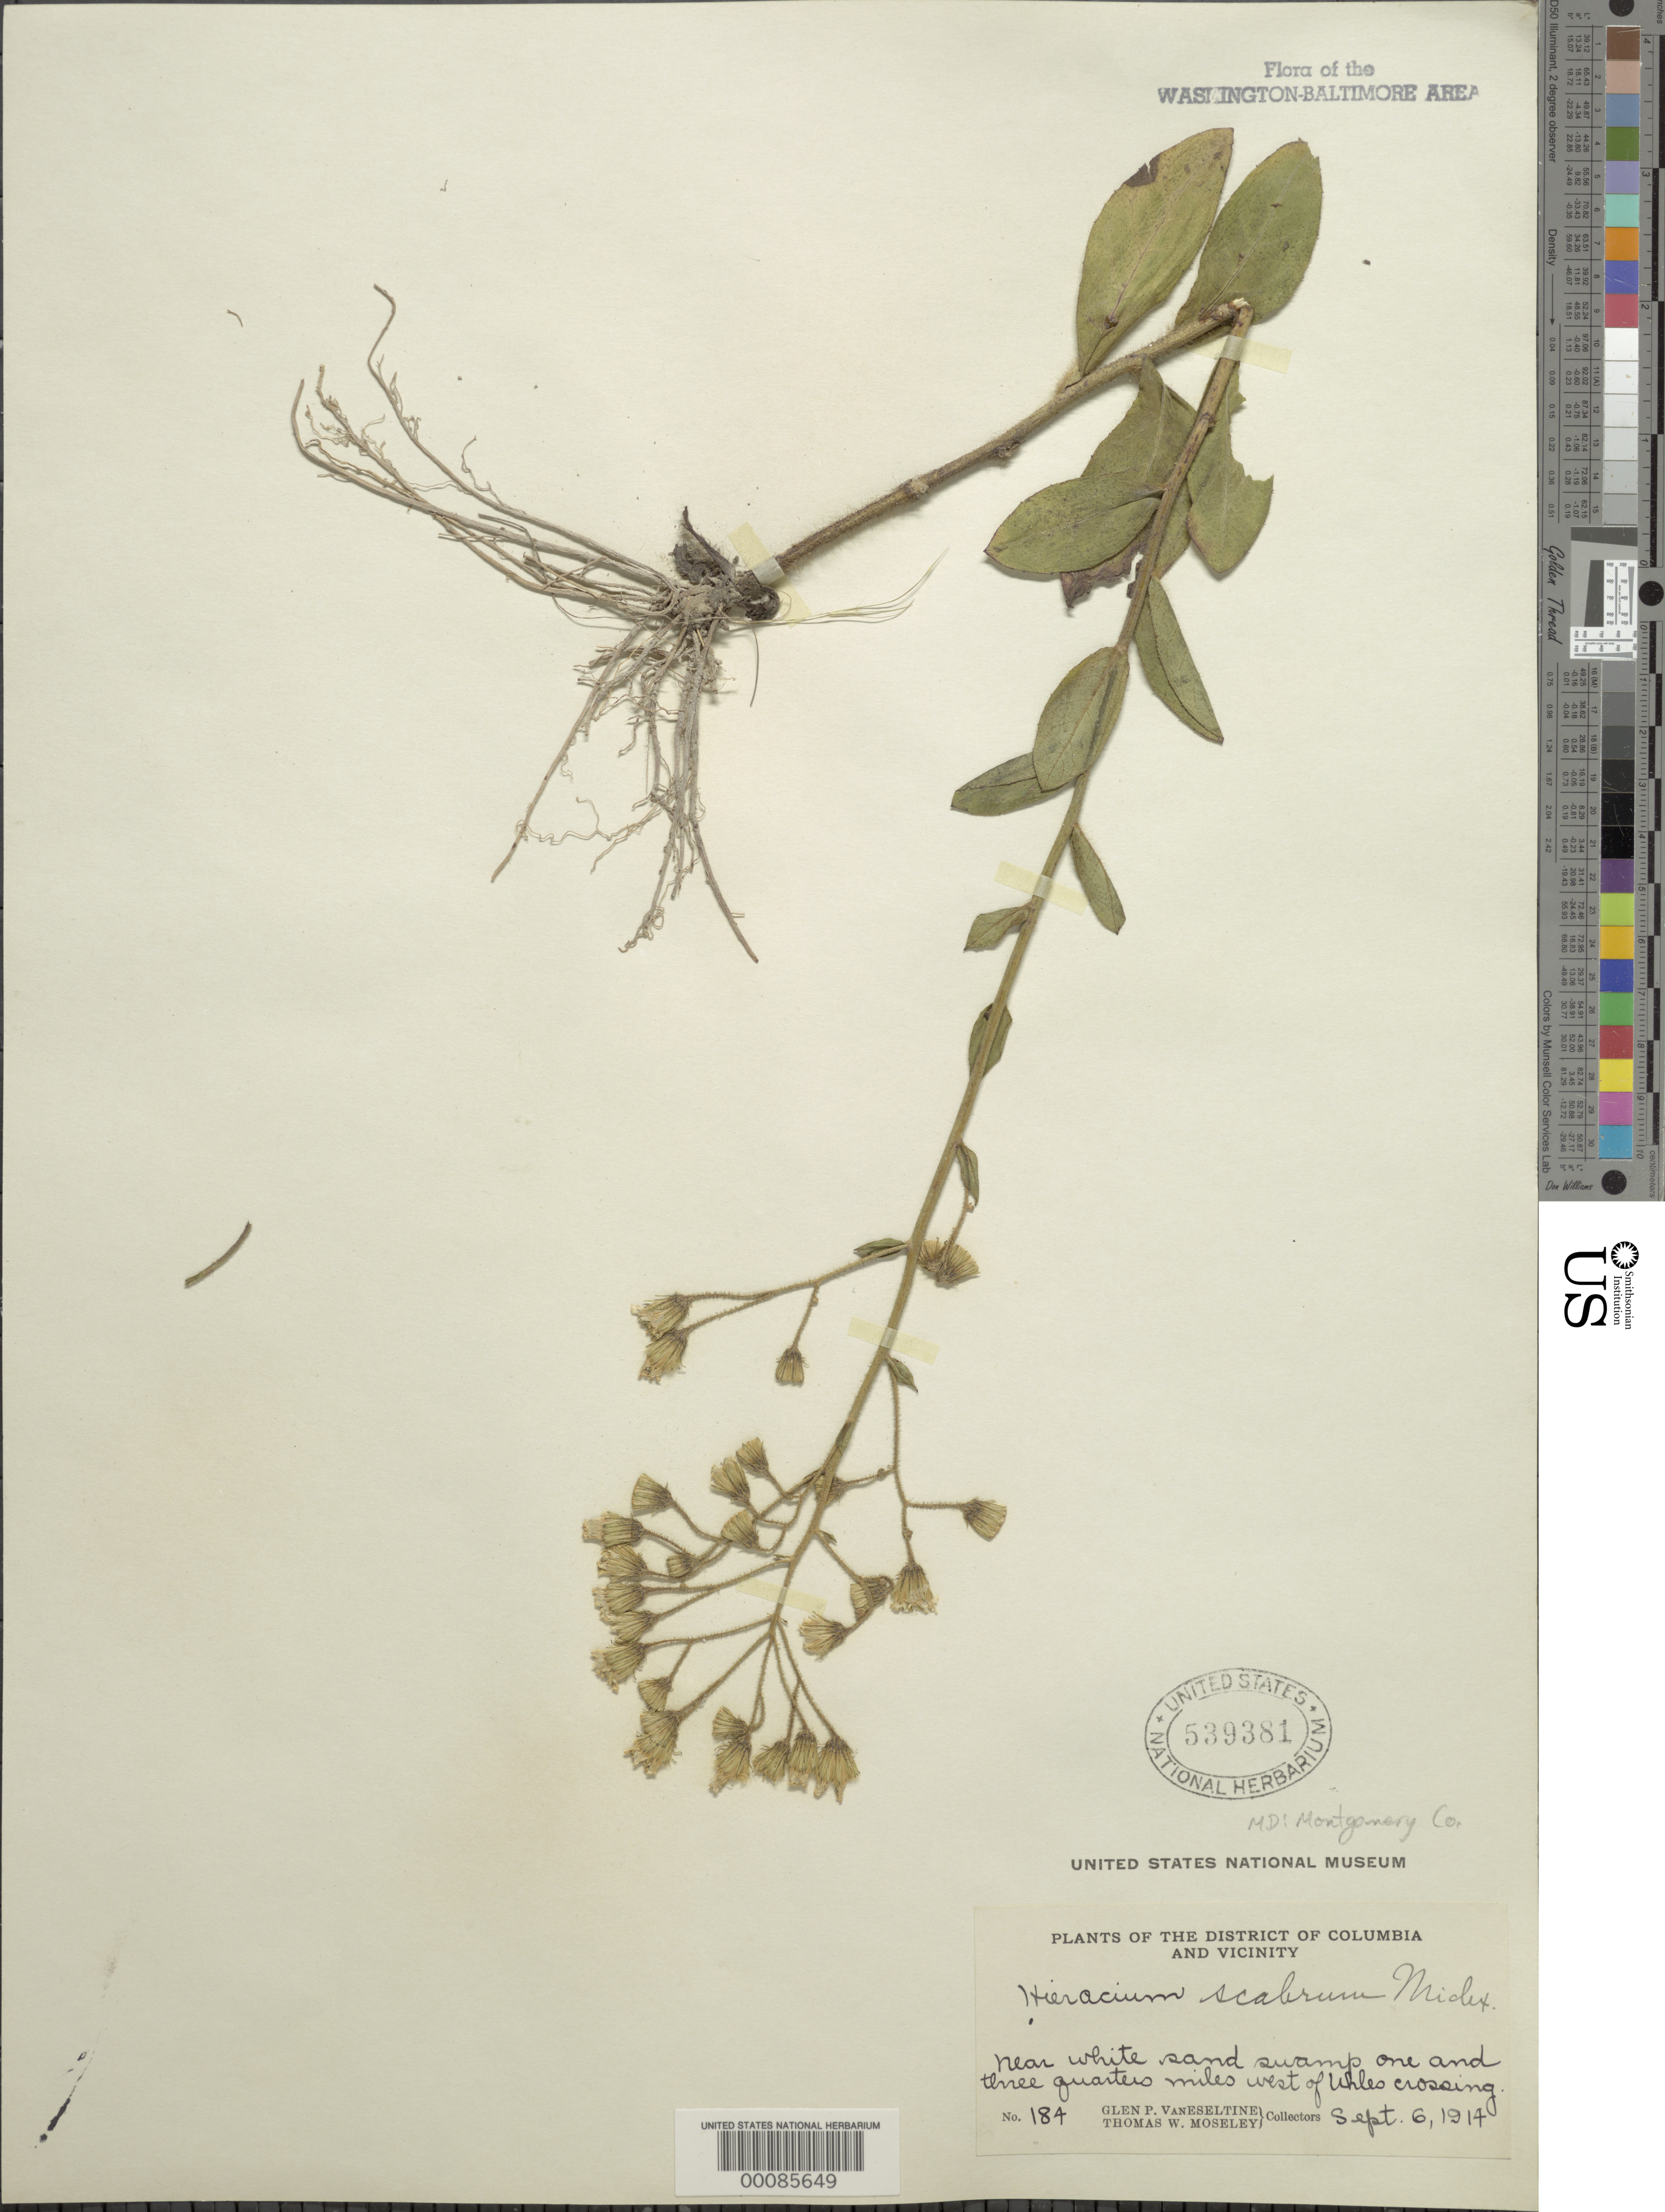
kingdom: Plantae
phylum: Tracheophyta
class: Magnoliopsida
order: Asterales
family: Asteraceae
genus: Pilosella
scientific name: Pilosella verruculata subsp. verruculata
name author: (Link) Soják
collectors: G. P. Van Eseltine & T. Moseley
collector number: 184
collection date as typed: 06 Sep 1914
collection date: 1914-09-06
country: United States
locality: West of Uhles Crossing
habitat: Near white sand swamp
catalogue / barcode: US 539381